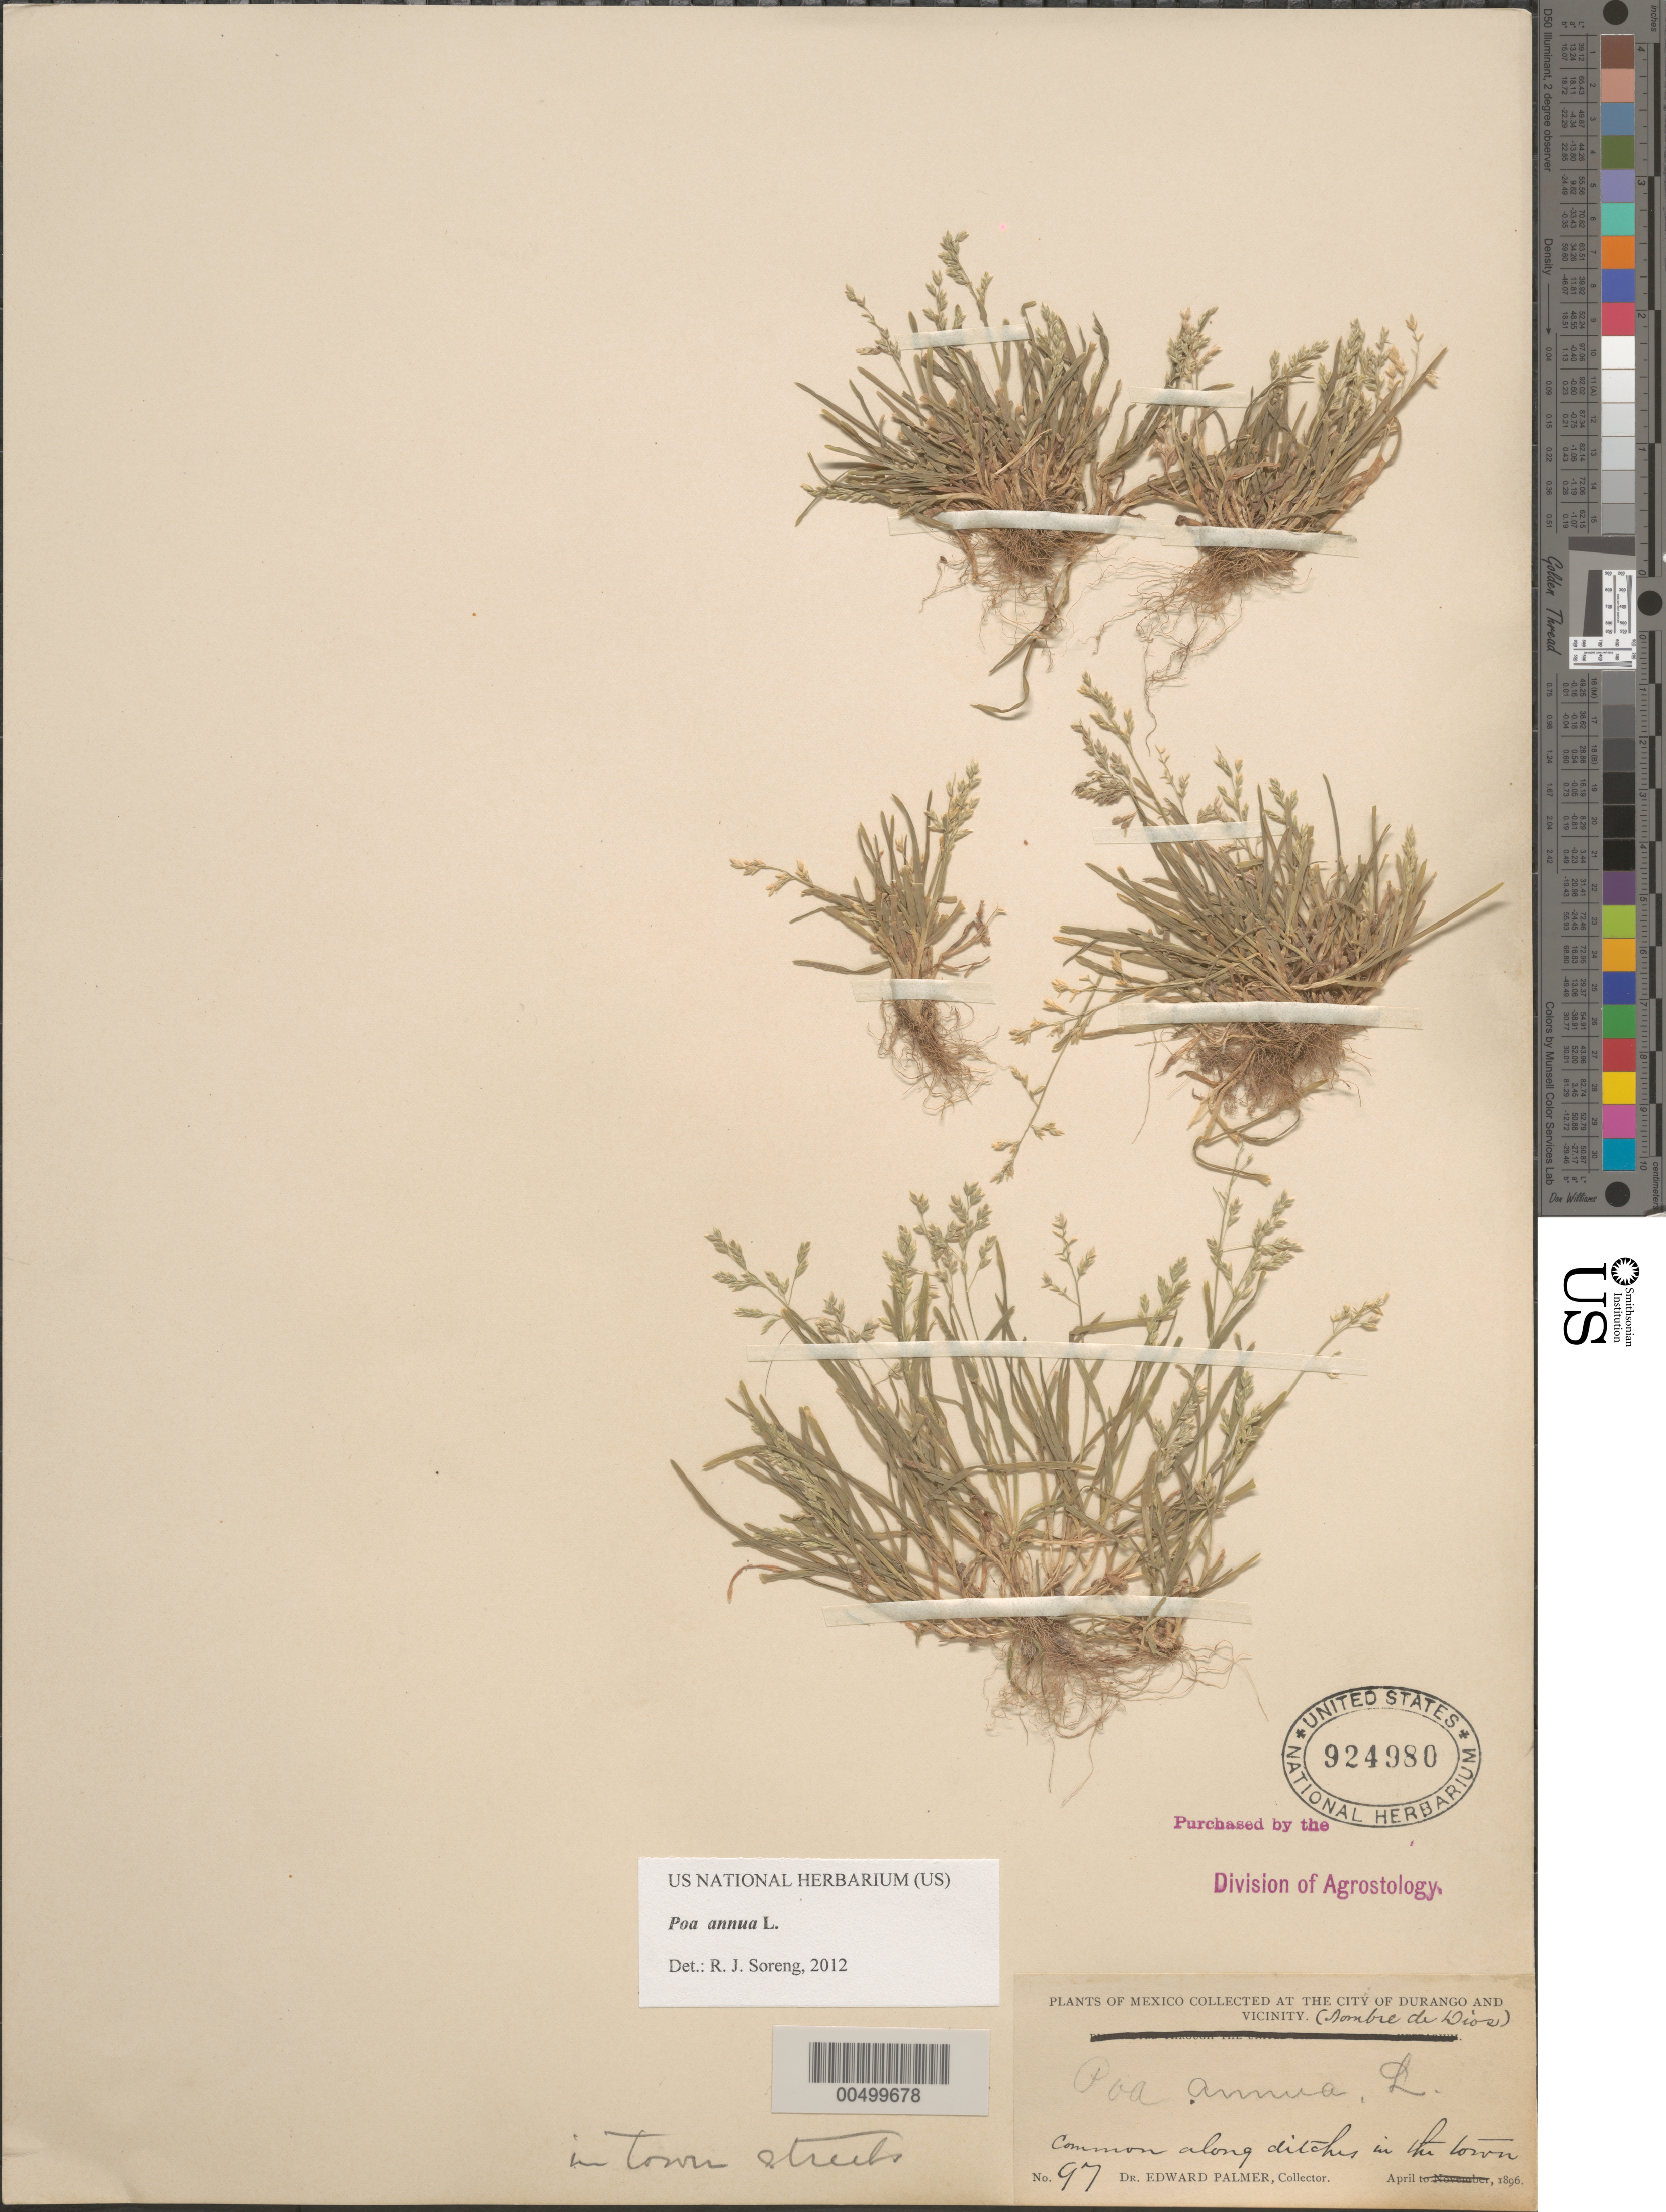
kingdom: Plantae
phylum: Tracheophyta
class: Liliopsida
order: Poales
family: Poaceae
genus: Poa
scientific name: Poa annua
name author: L.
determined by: Soreng, Robert J., Research Associate (BOT), Smithsonian Institution - National Museum of Natural History (UNITED STATES)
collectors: E. Palmer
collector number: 97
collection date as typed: Apr 1896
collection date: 1896-04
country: Mexico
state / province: Durango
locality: City of Durango & vicinity, Nombre de Dios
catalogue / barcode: US 924980